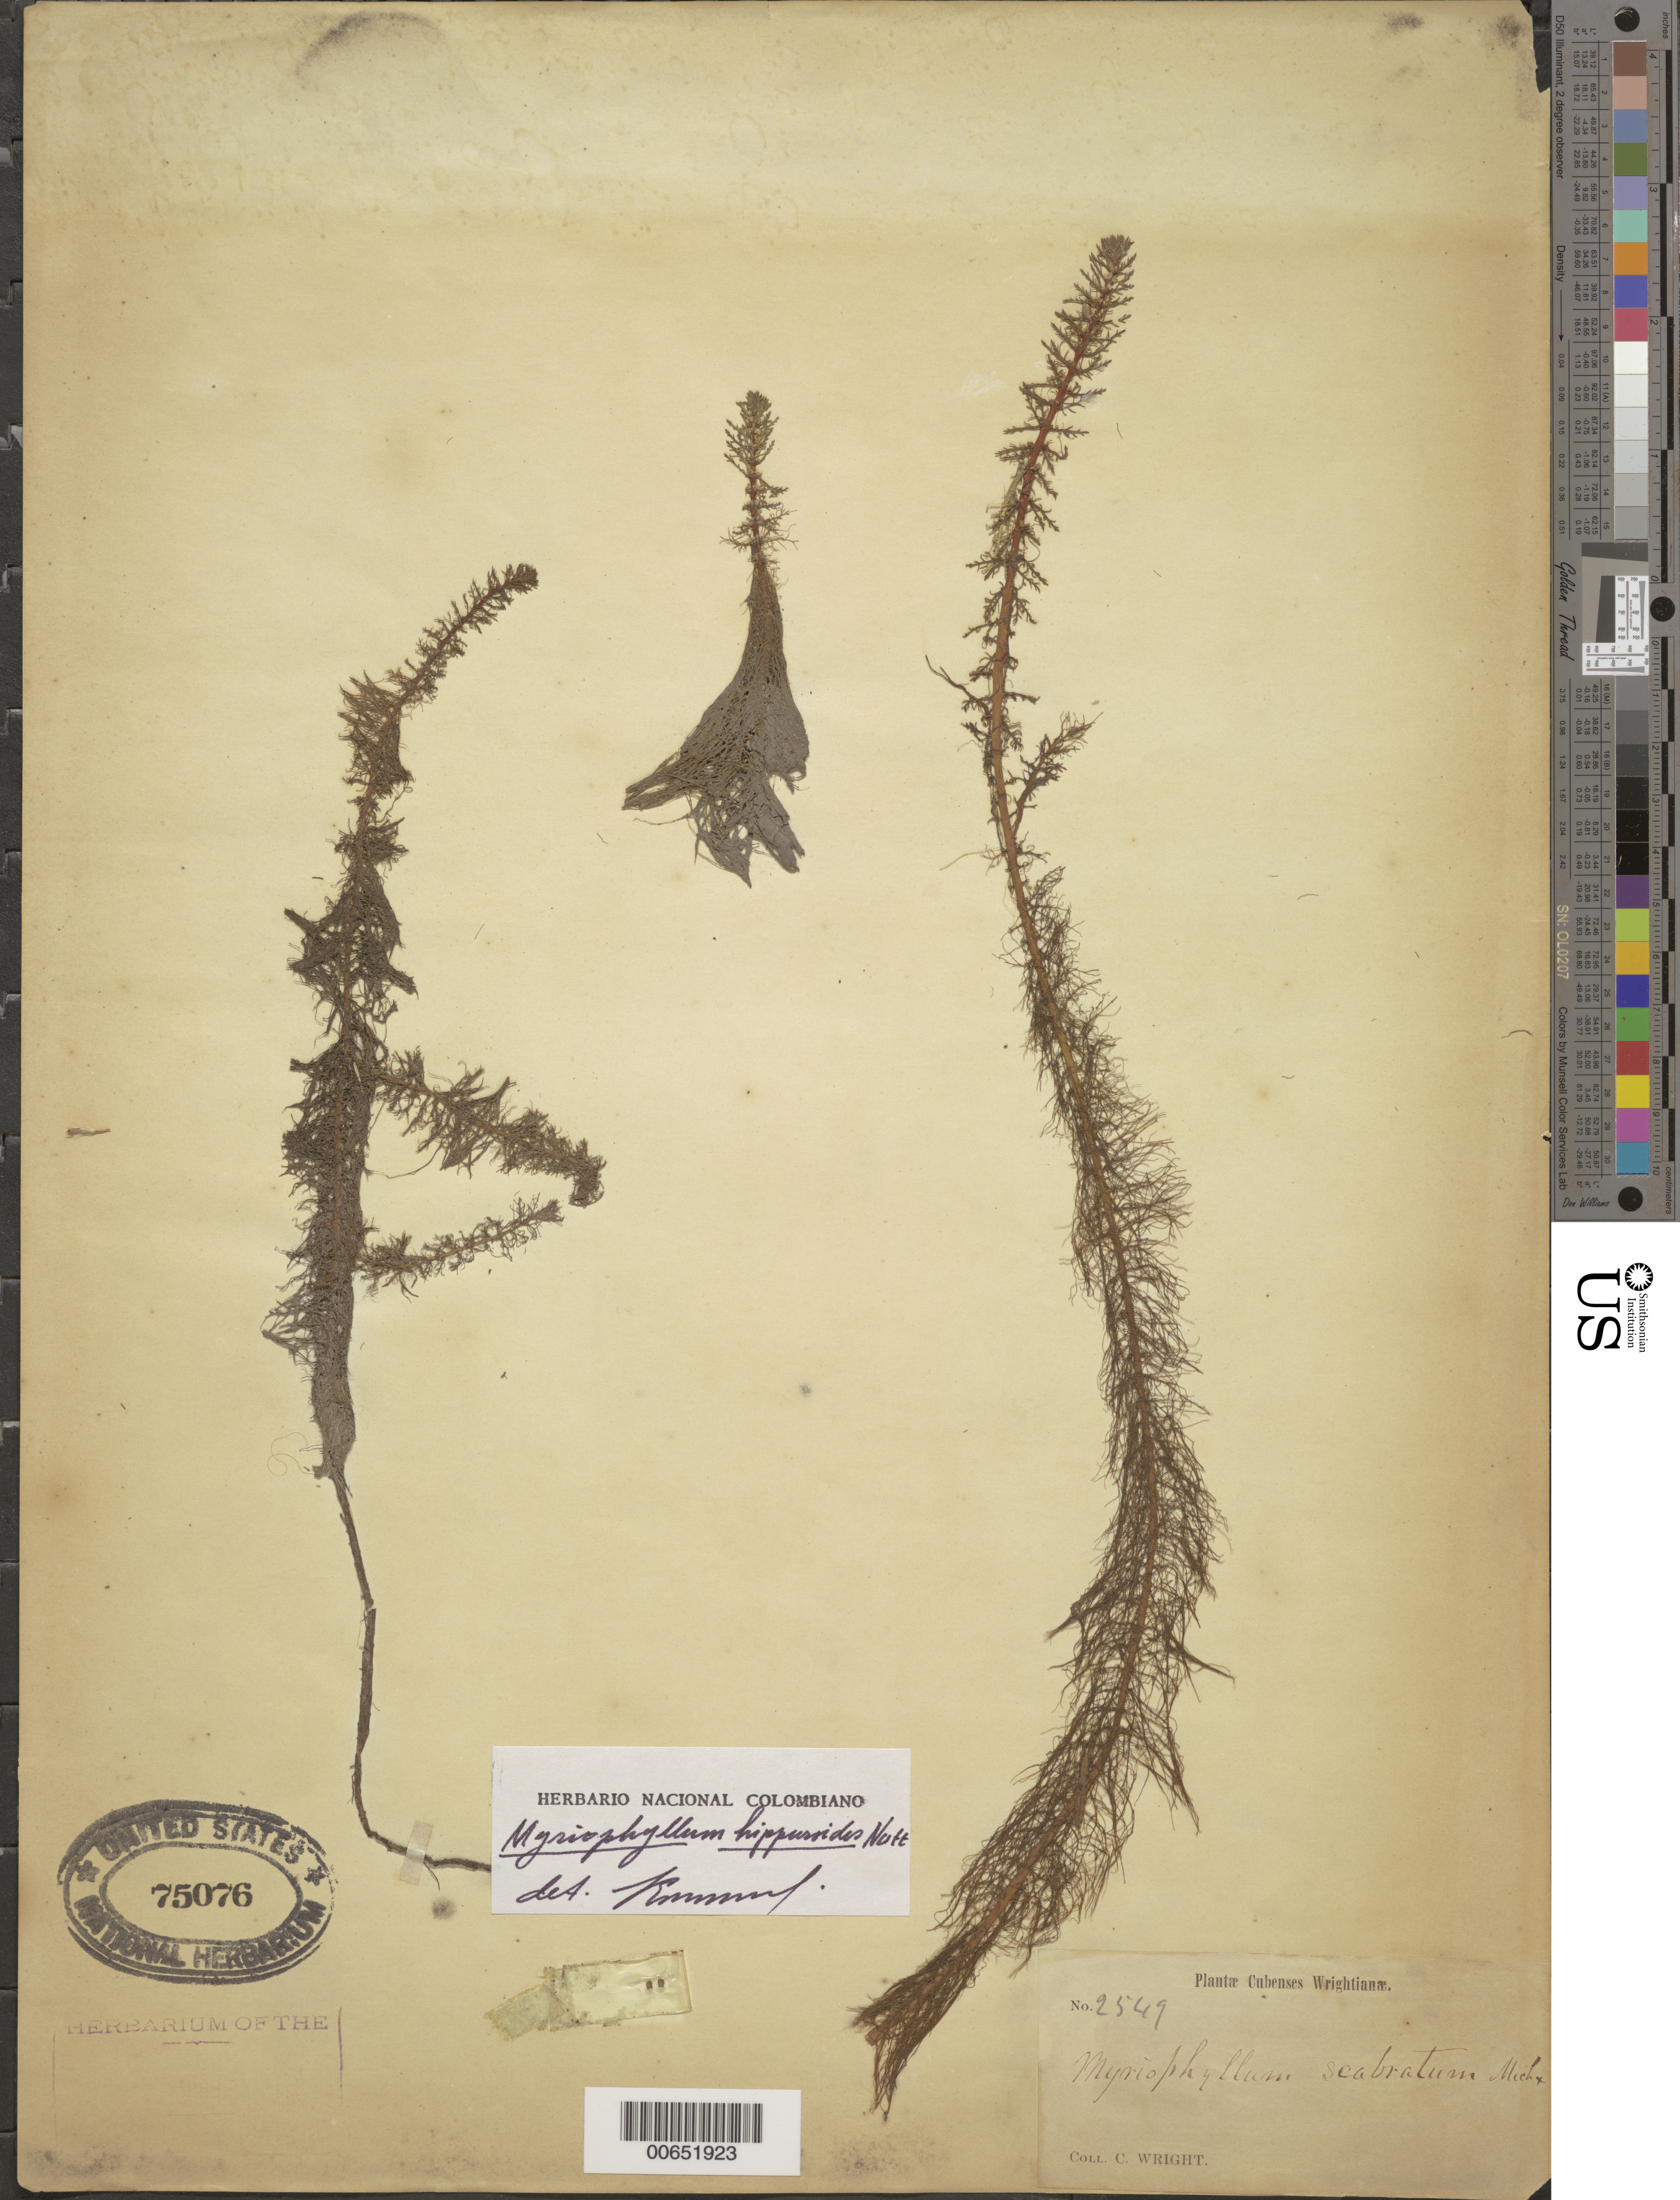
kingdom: Plantae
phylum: Tracheophyta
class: Magnoliopsida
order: Saxifragales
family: Haloragaceae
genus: Myriophyllum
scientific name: Myriophyllum hippuroides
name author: Nutt.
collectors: C. Wright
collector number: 2549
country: Cuba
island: Greater Antilles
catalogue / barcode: US 75076